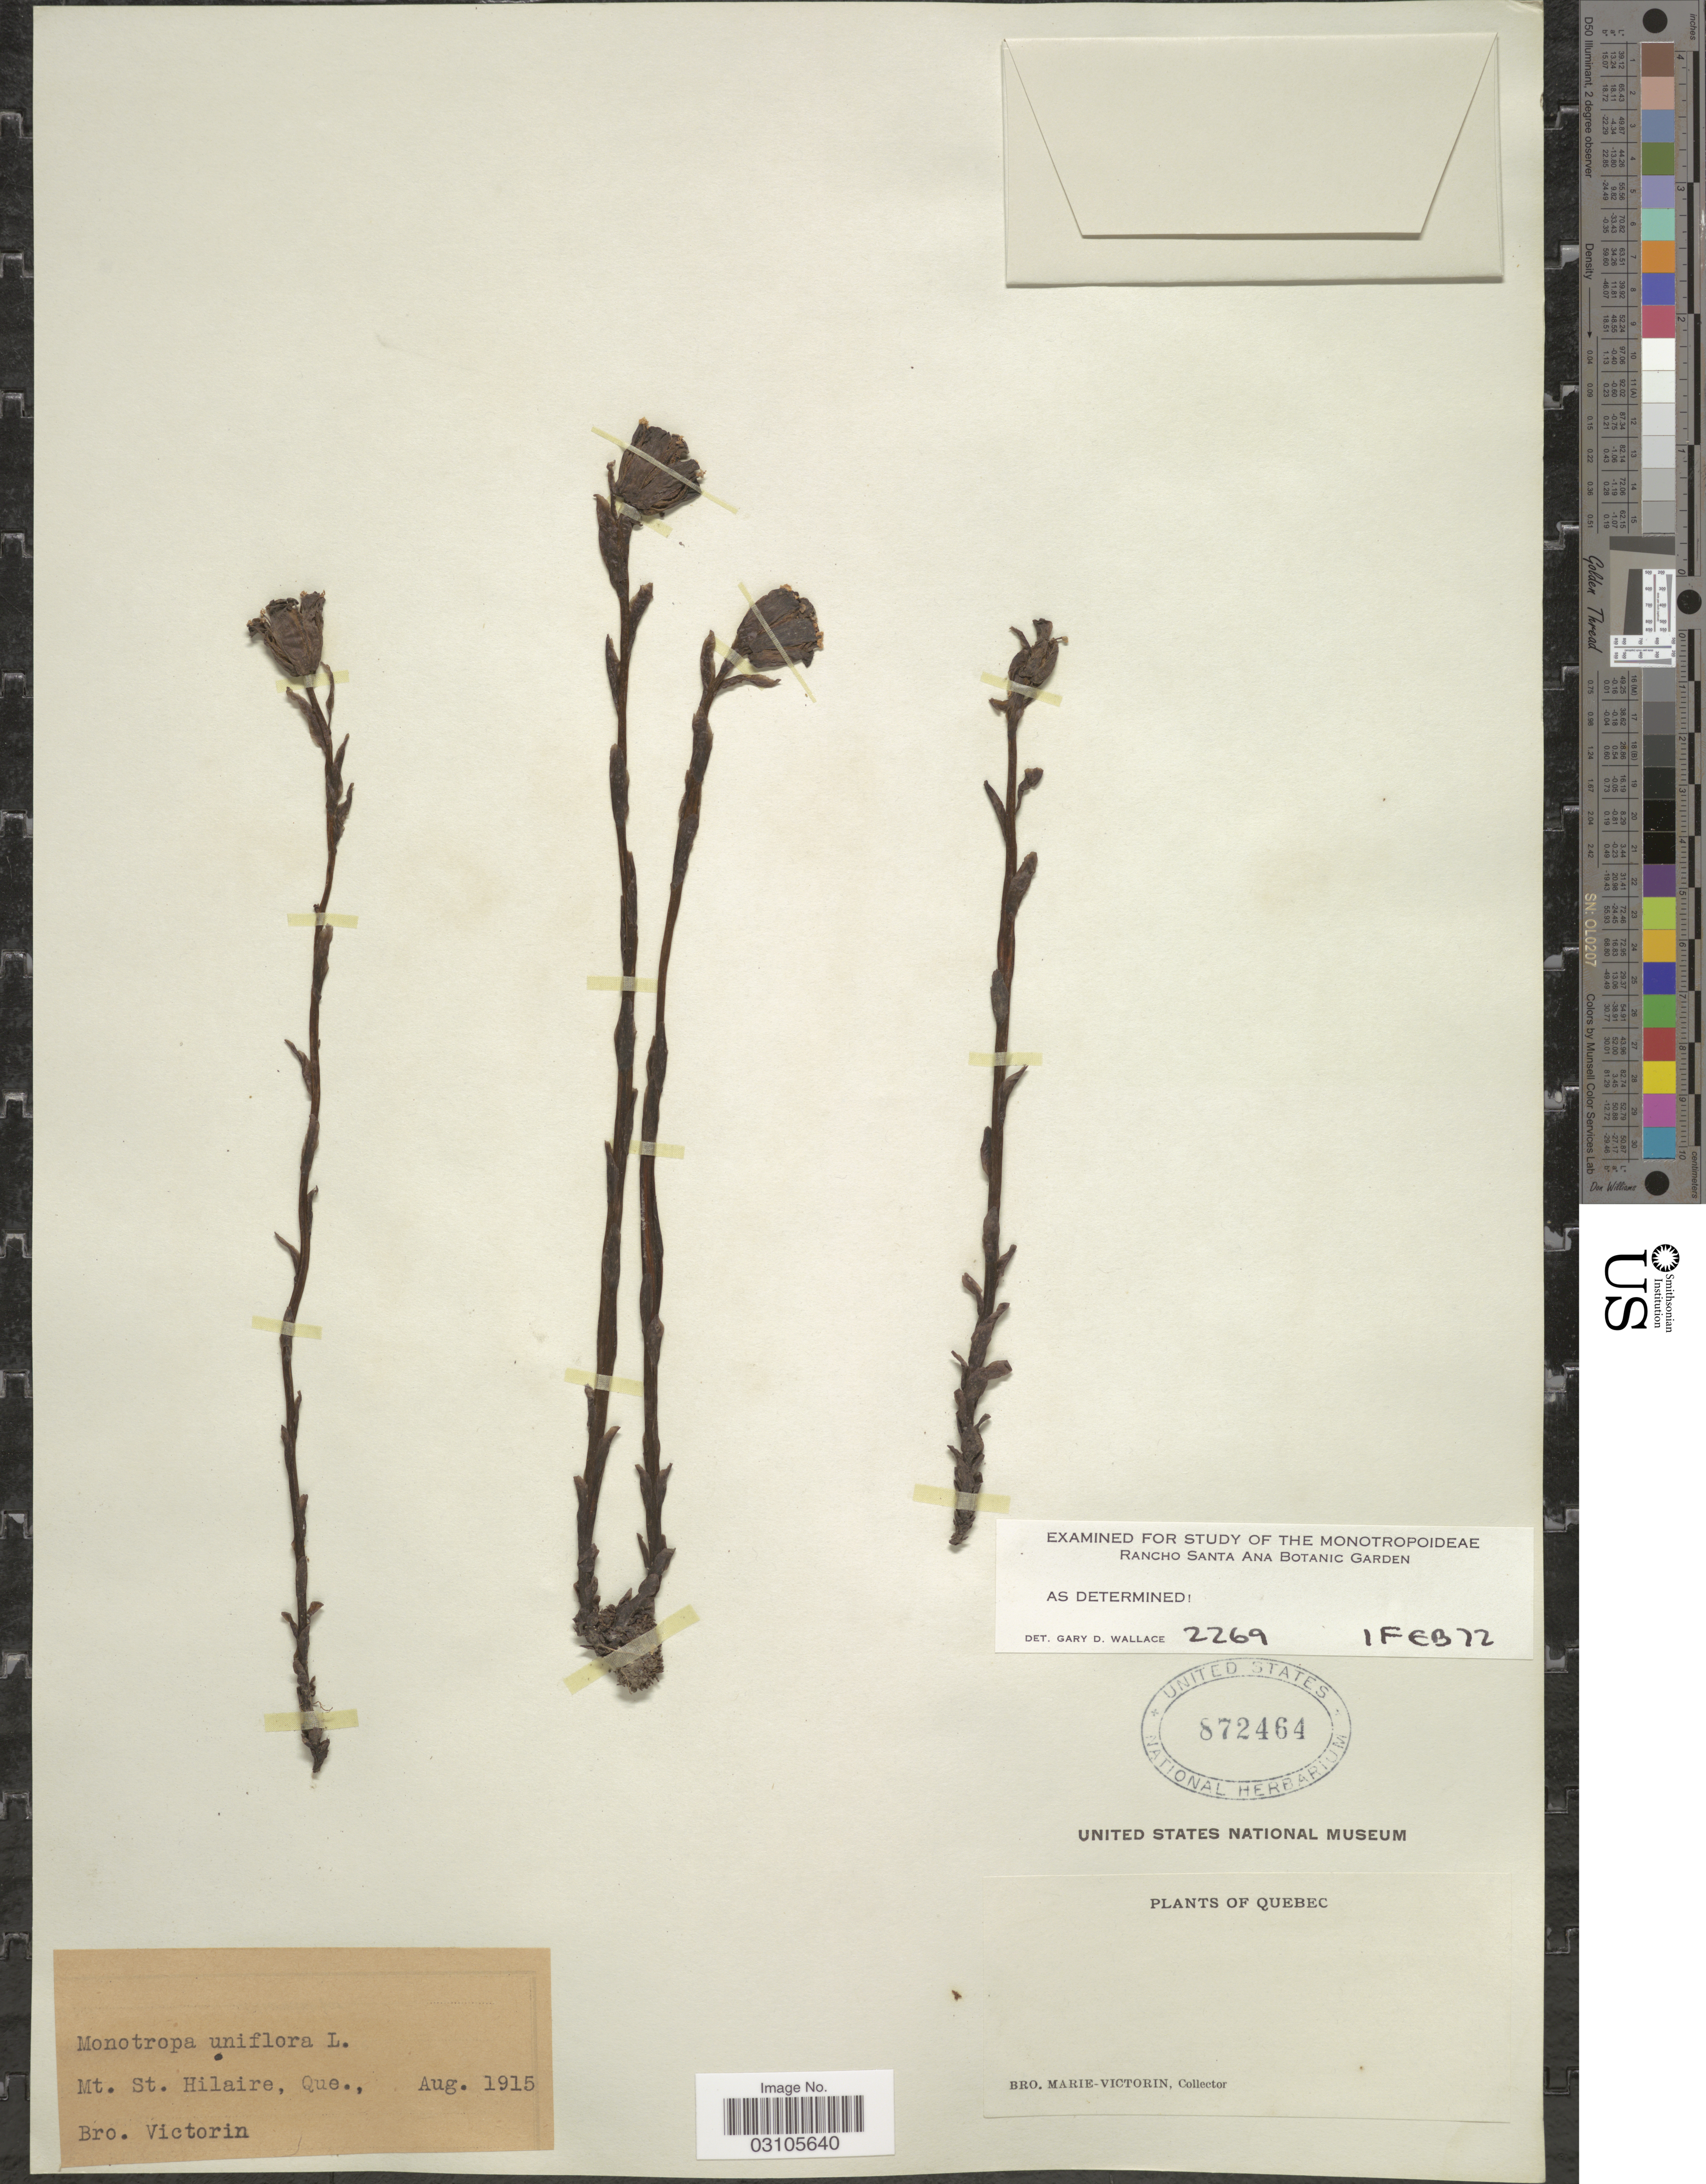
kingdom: Plantae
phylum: Tracheophyta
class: Magnoliopsida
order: Ericales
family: Ericaceae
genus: Monotropa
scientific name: Monotropa uniflora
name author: L.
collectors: Fr. Marie-Victorin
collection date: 1915-08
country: Canada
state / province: Quebec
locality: Mt. St. Hilaire.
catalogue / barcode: US 872464